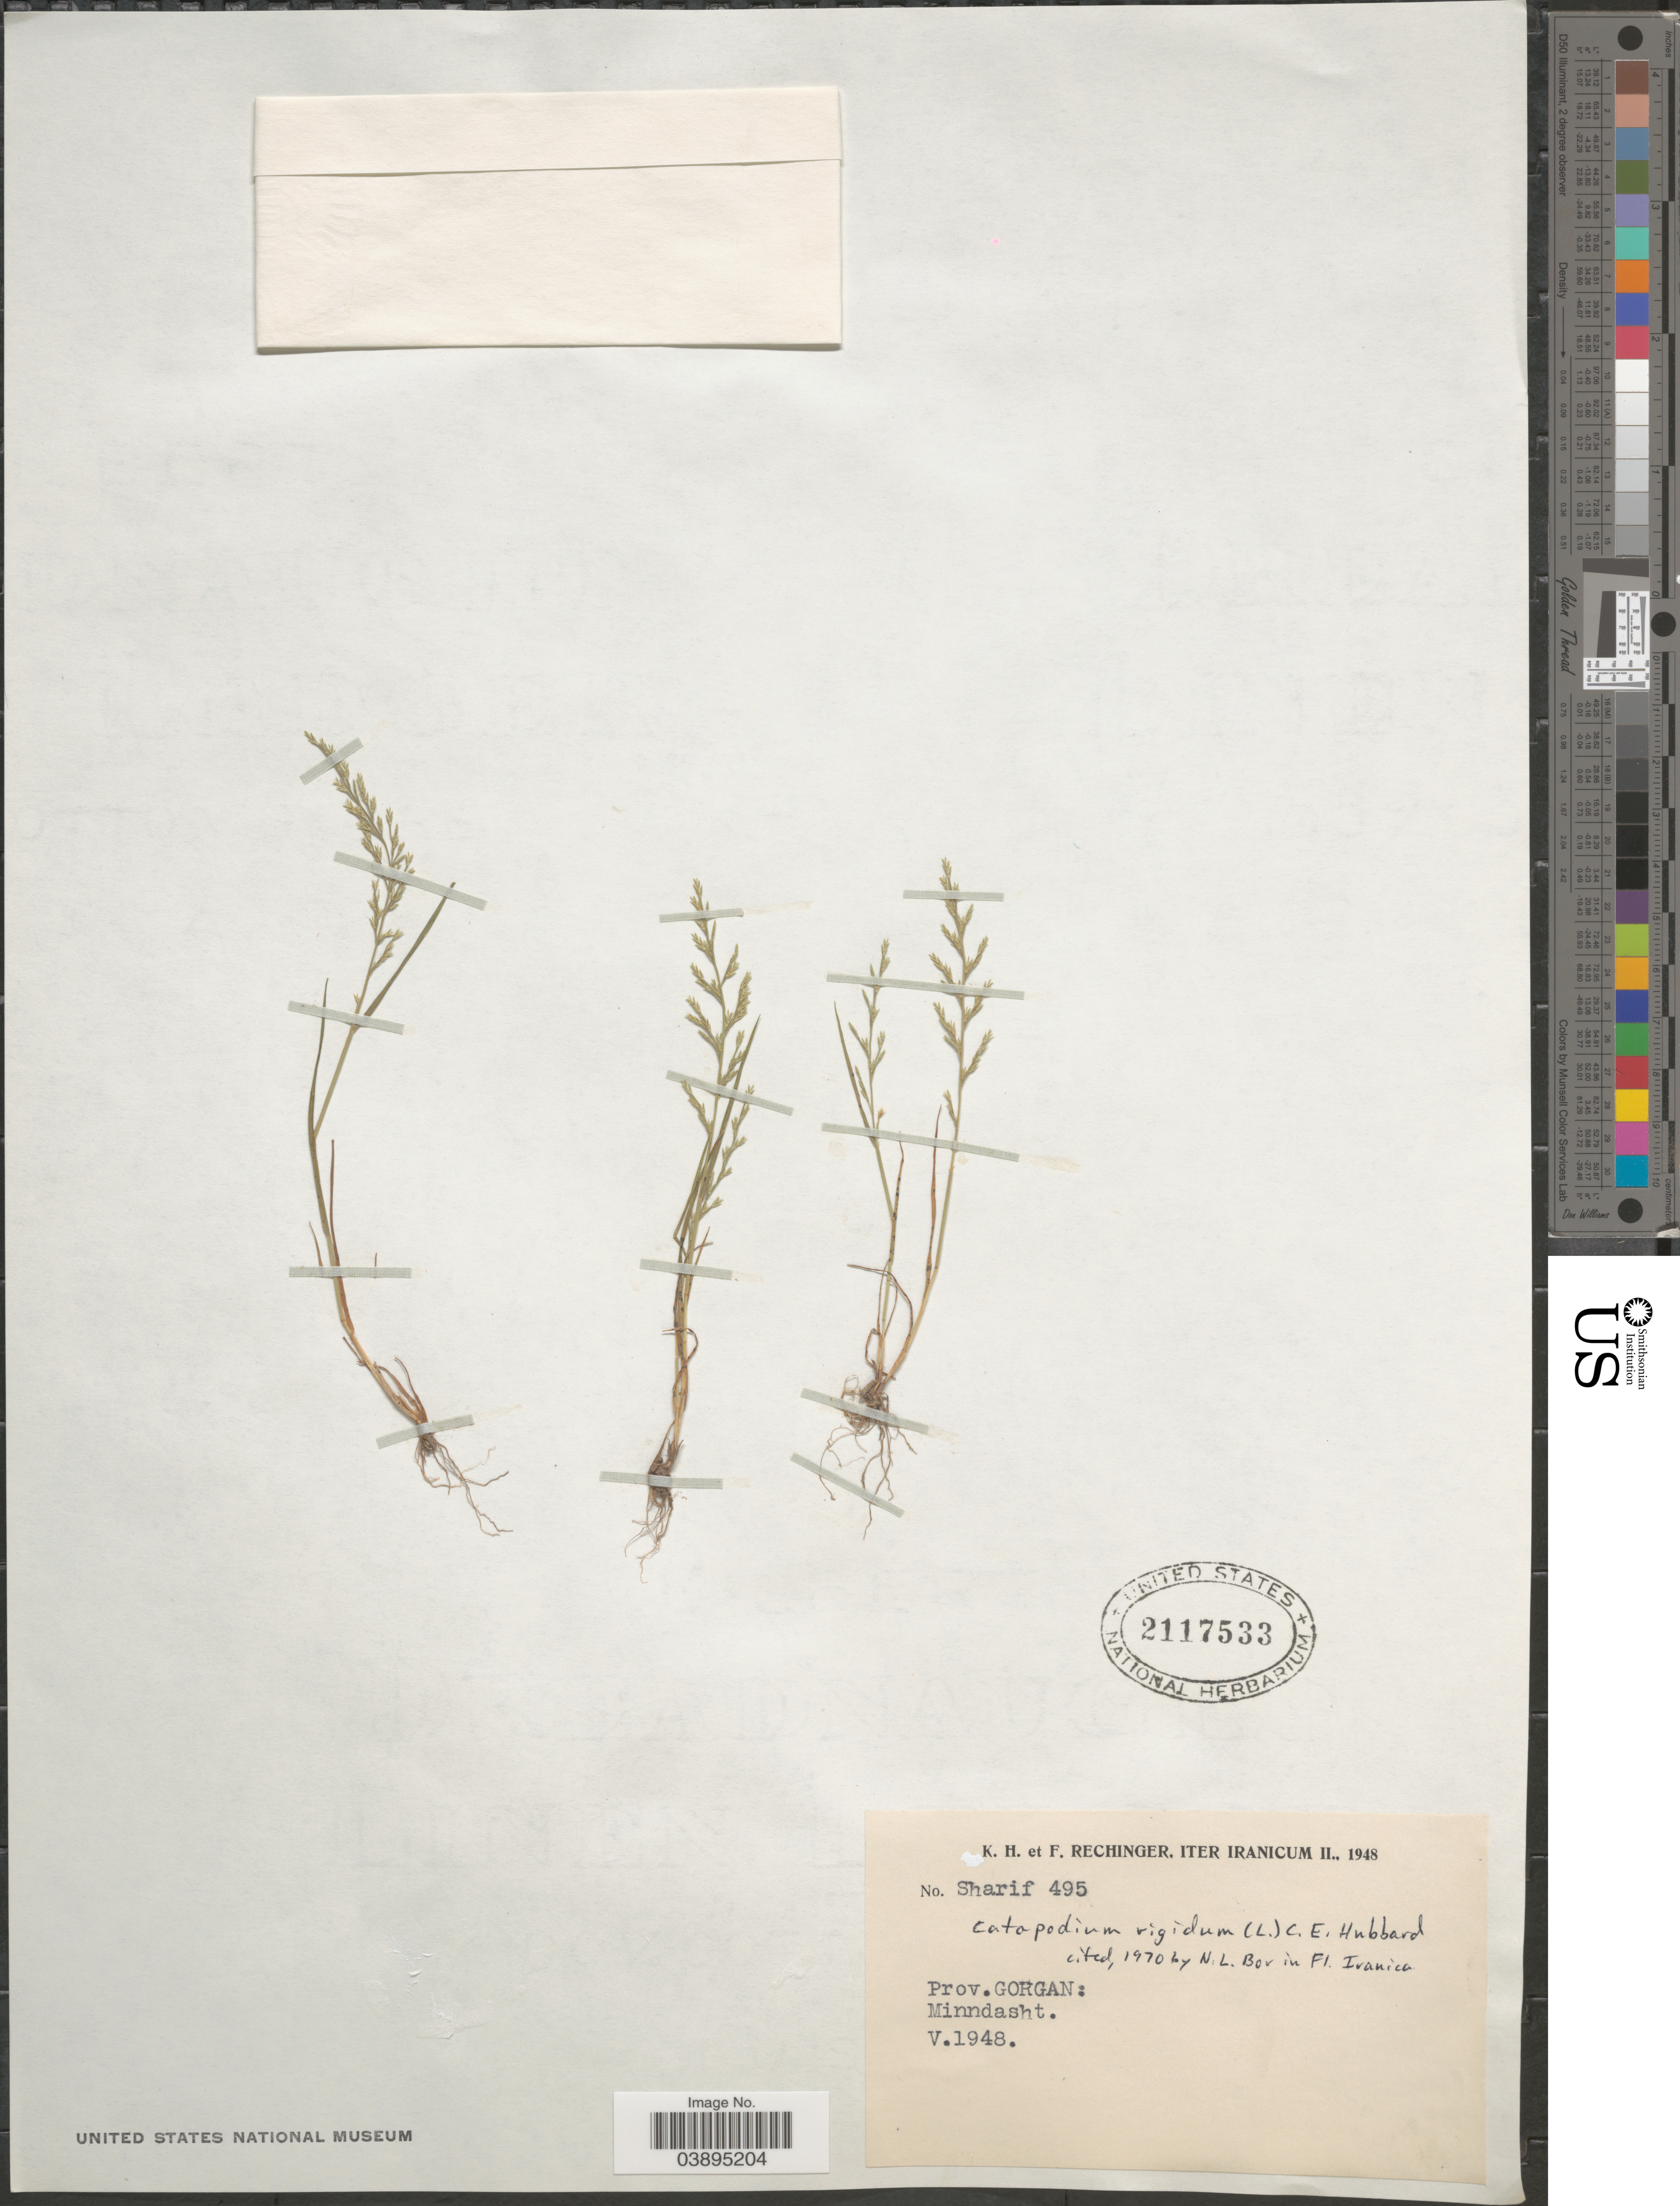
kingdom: Plantae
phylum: Tracheophyta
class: Liliopsida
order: Poales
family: Poaceae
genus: Catapodium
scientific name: Catapodium rigidum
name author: (L.) C.E. Hubb.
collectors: K. H. Rechinger & F. Rechinger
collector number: Sharif 495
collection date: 1948-05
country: Iran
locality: Prov. Gorgan: Minndasht.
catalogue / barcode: US 2117533